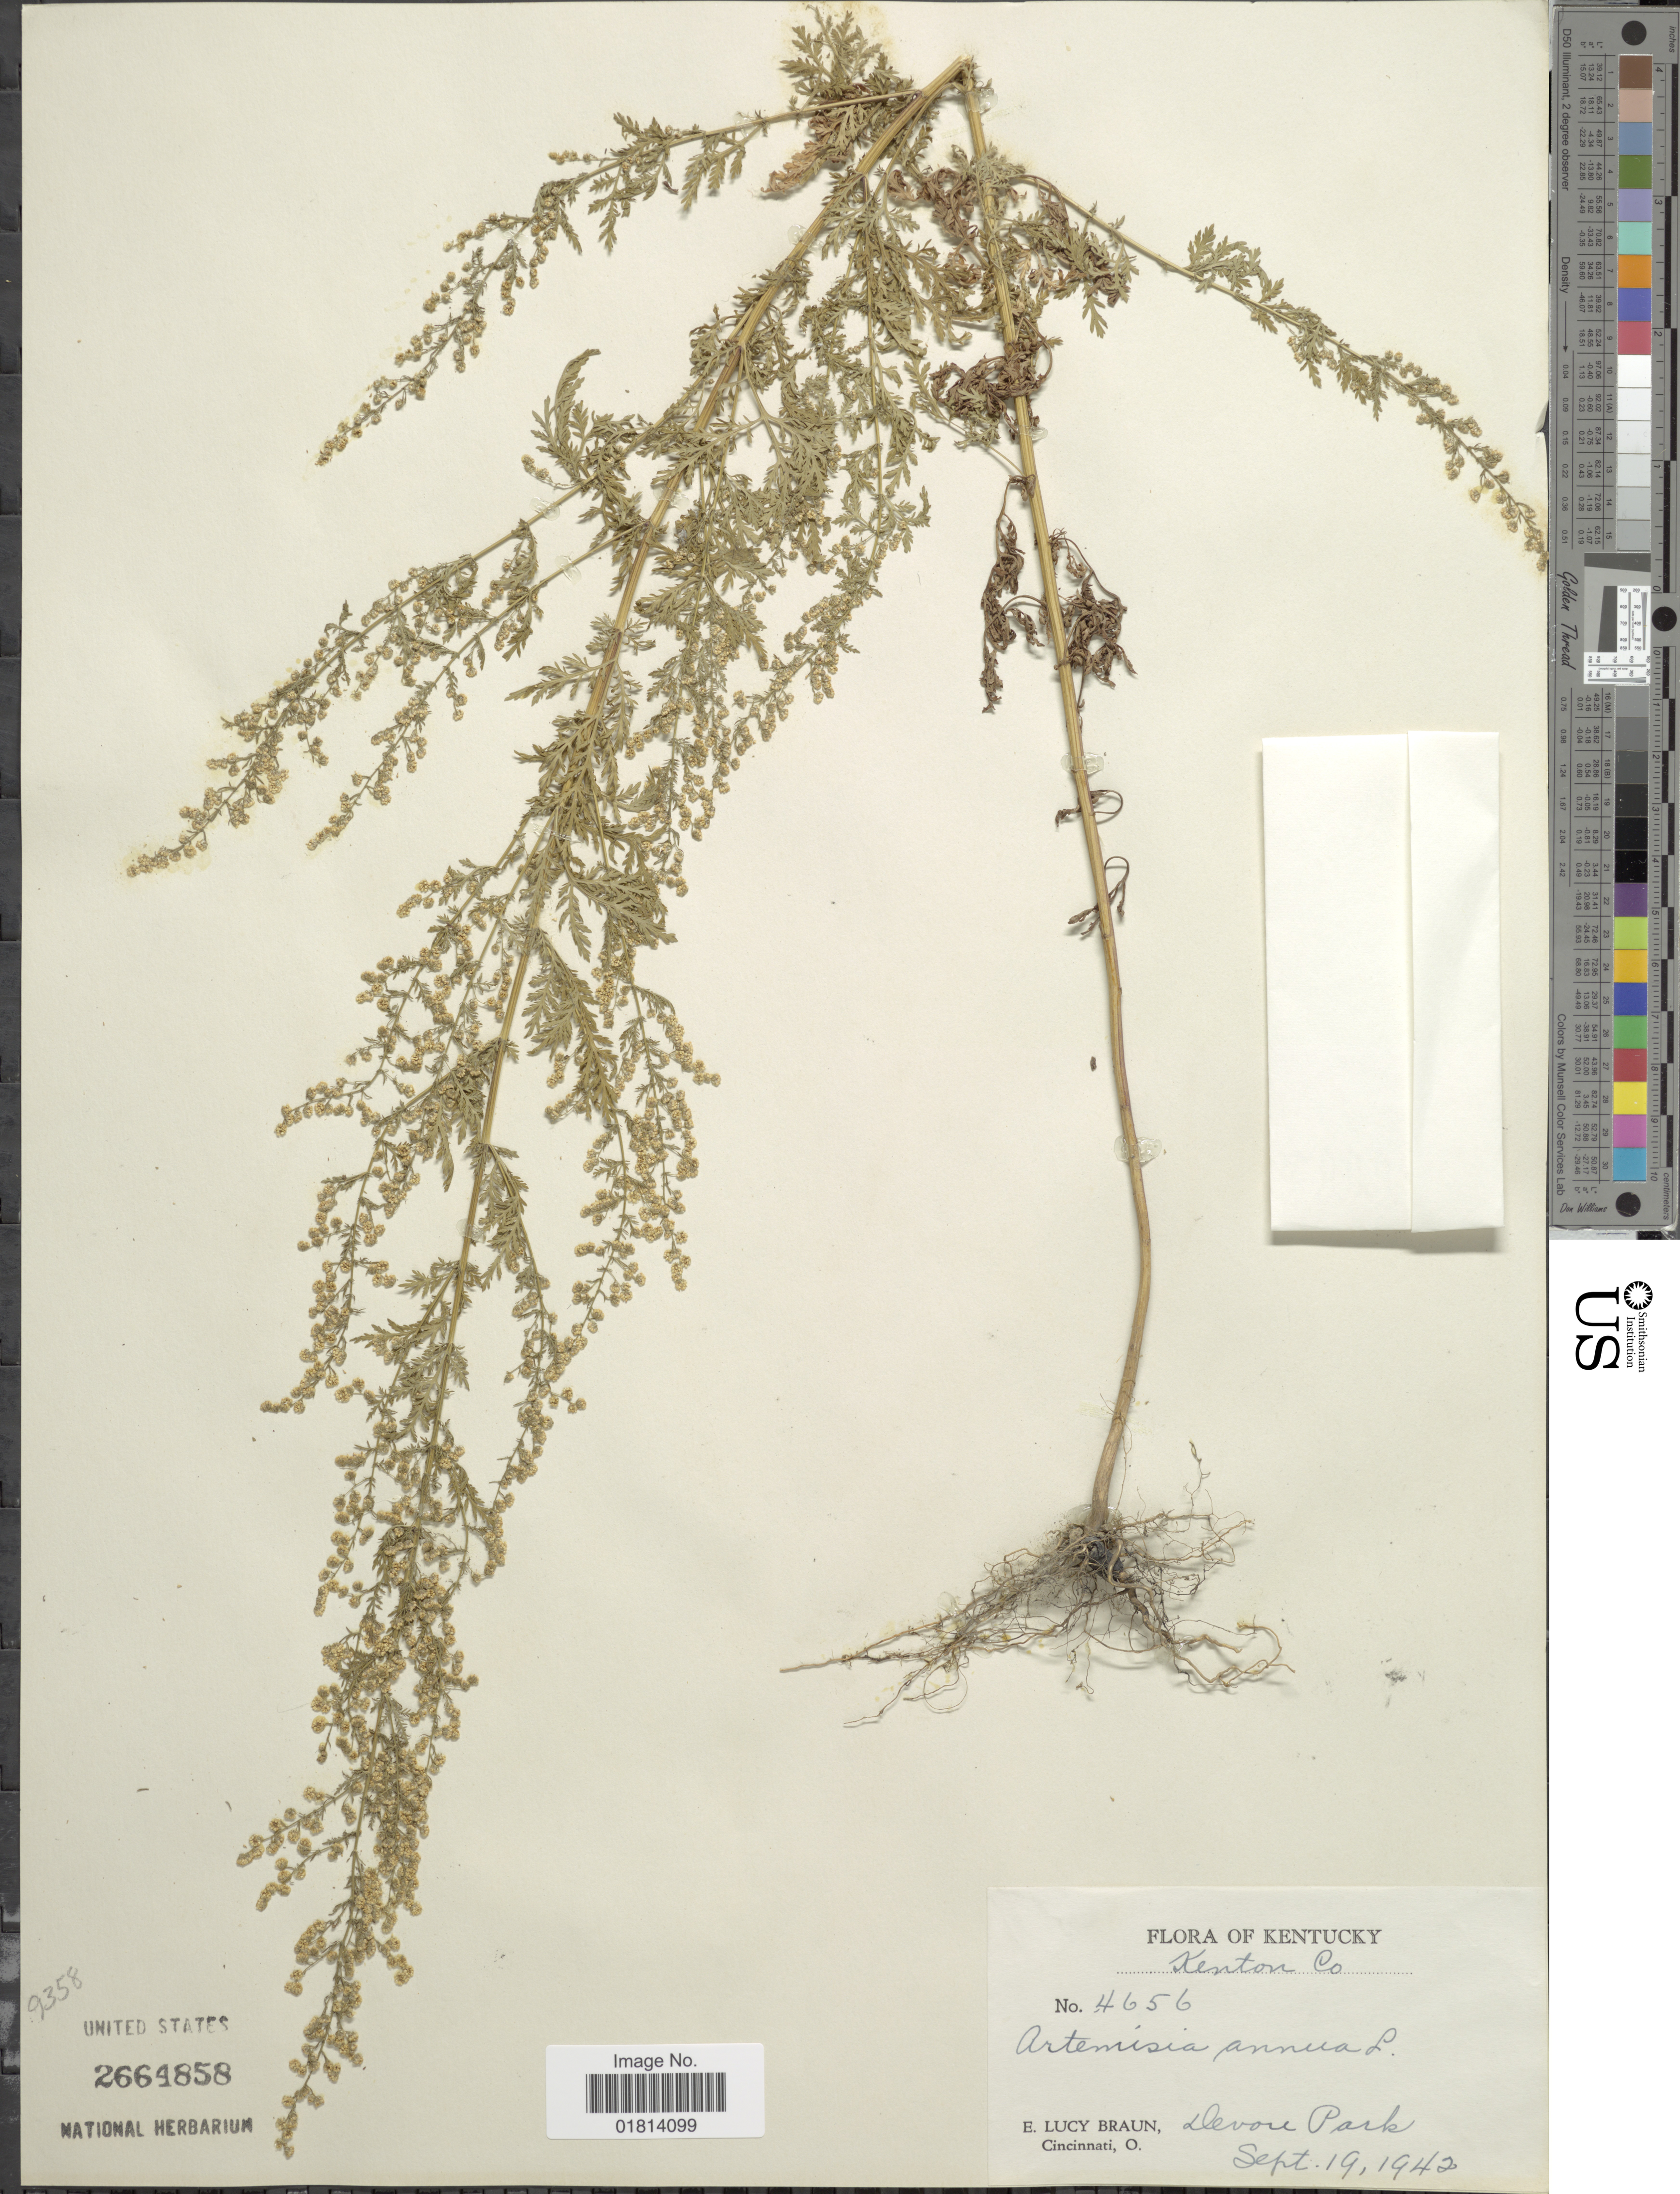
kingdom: Plantae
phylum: Tracheophyta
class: Magnoliopsida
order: Asterales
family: Asteraceae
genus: Artemisia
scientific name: Artemisia annua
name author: L.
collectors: E. L. Braun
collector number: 4656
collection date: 1942-09-19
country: United States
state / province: Kentucky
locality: Kenton Co. Devore Park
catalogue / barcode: US 2664858